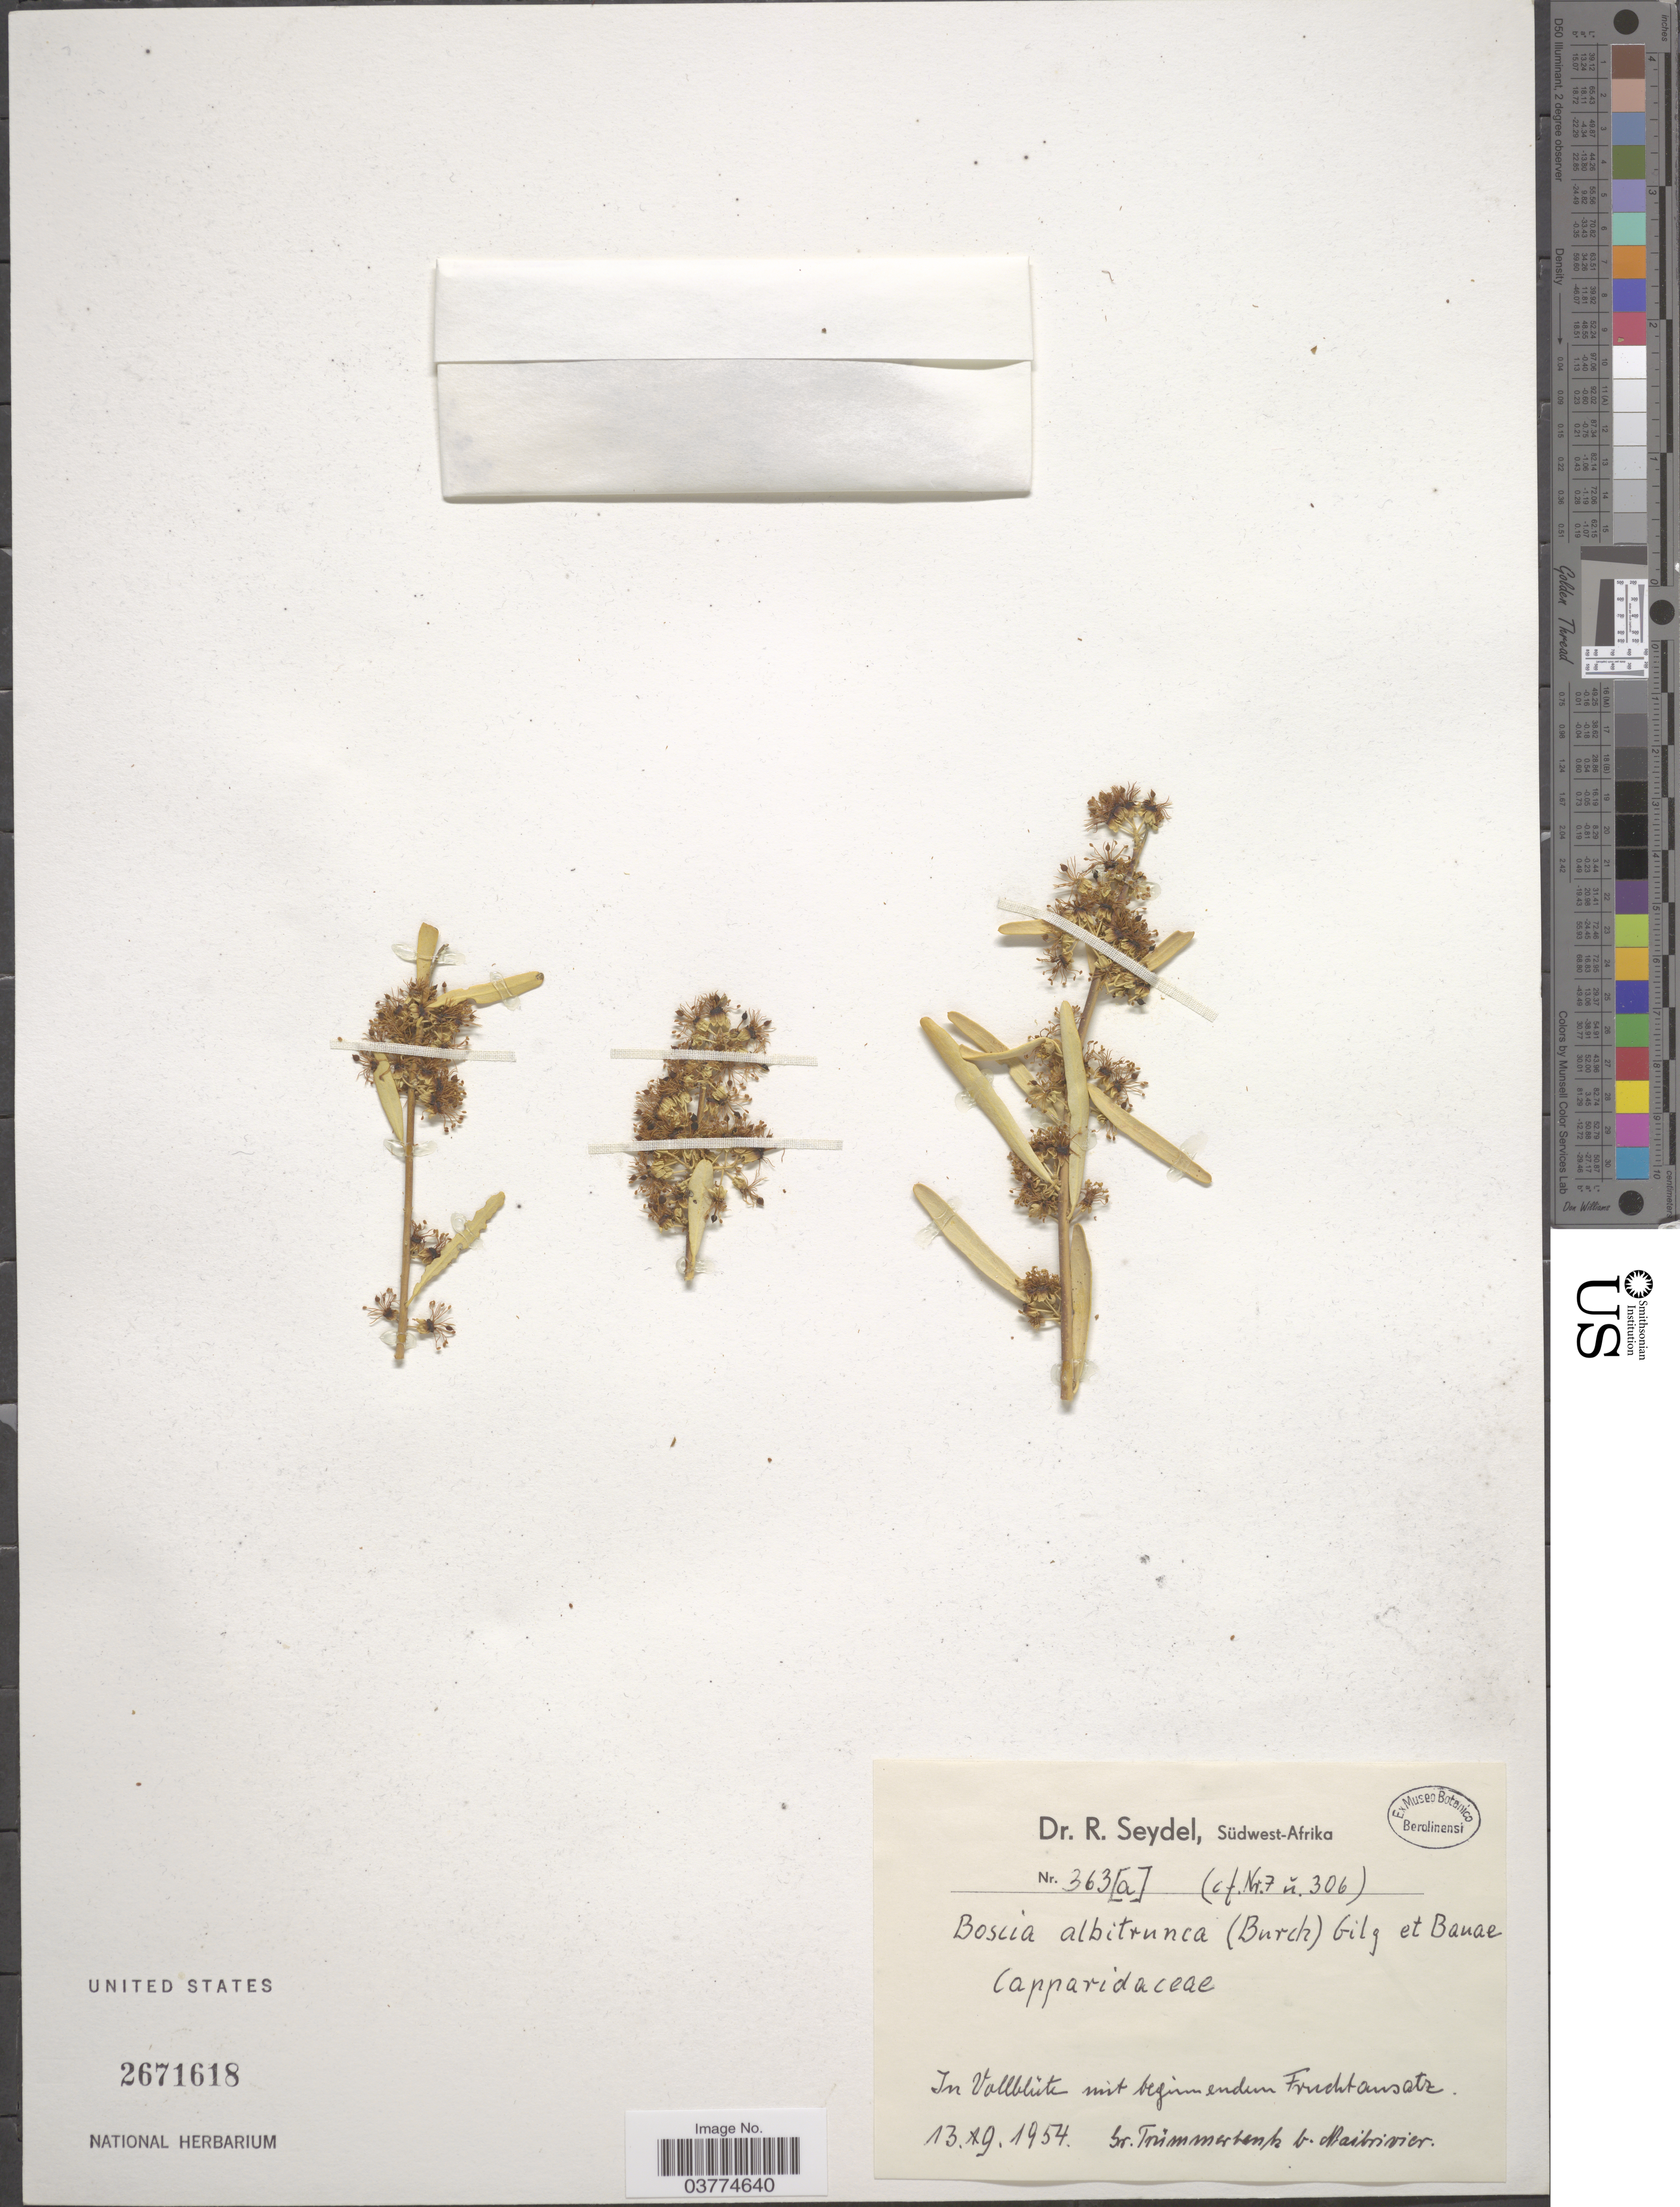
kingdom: Plantae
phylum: Tracheophyta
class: Magnoliopsida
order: Brassicales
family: Capparaceae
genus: Boscia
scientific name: Boscia albitrunca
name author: (Burch.) Gilg & Gilg-Ben.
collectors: R. Seydel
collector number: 363[a]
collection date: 1954-09-13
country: Namibia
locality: Südwest-Afrika. In Vallblüte mit beginnenden* Frichtansatt*. Sr*. Trimmerhenk* b*. Naibrivier.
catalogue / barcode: US 2671618